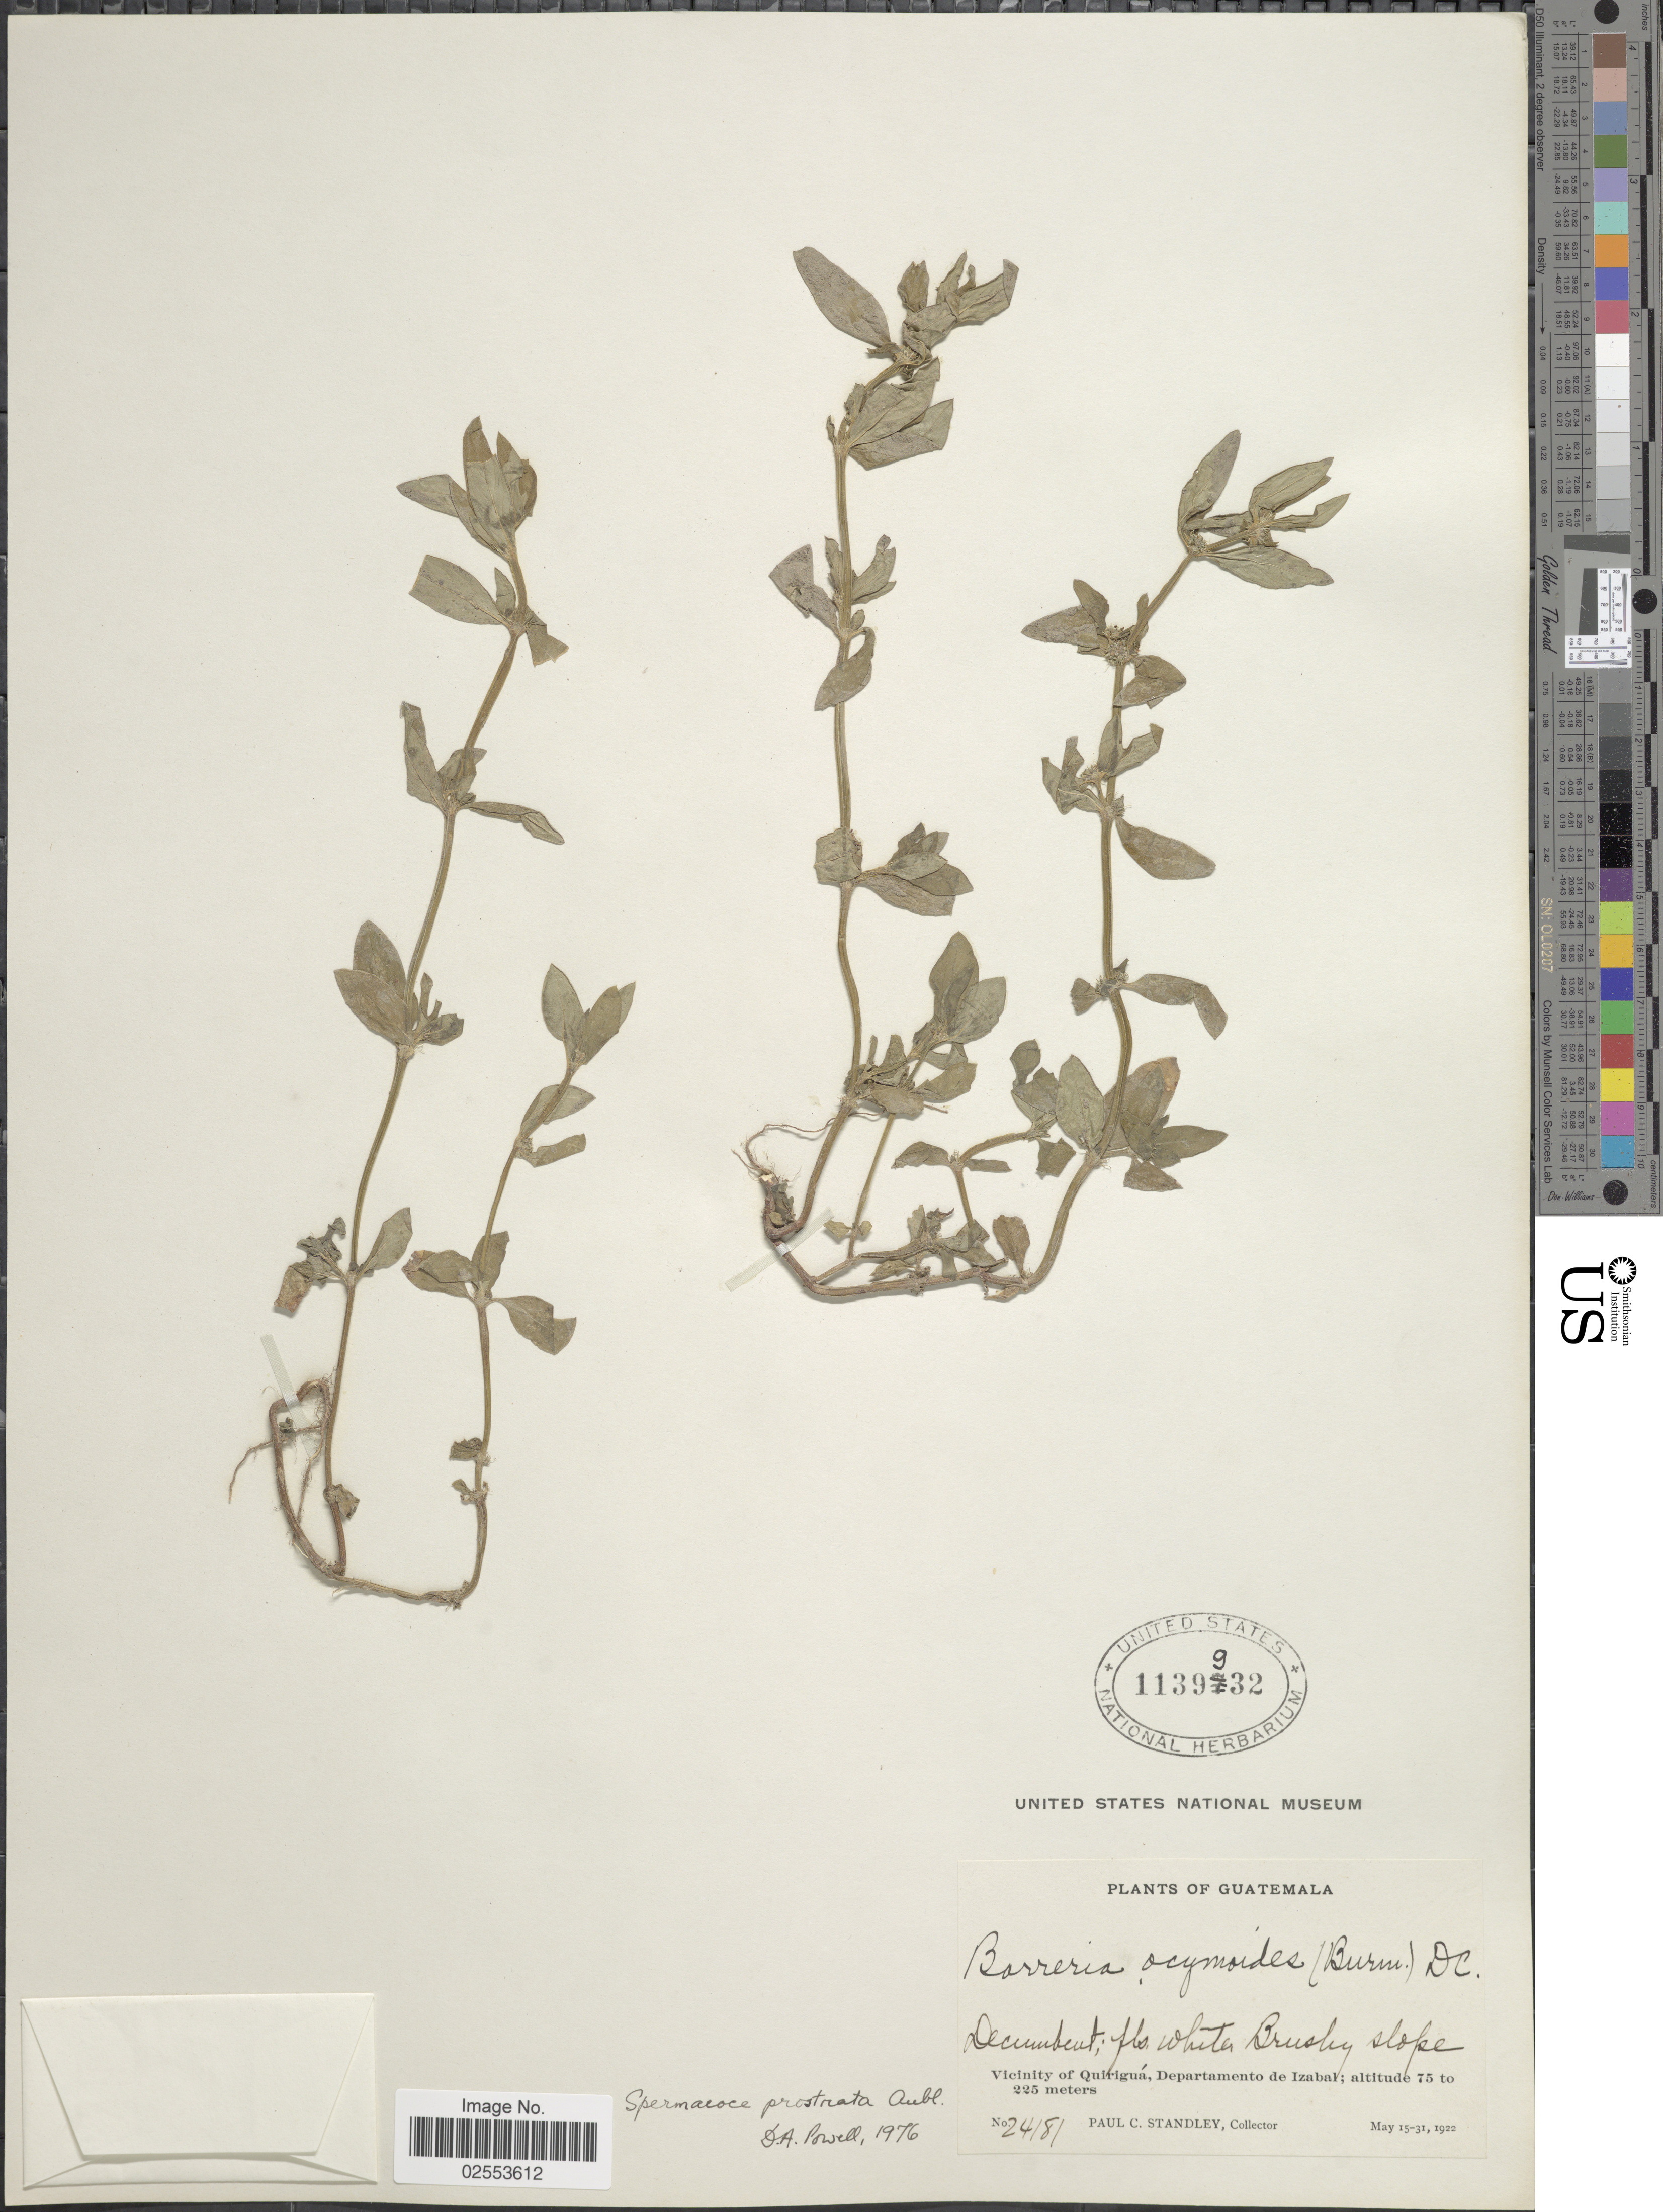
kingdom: Plantae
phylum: Tracheophyta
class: Magnoliopsida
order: Gentianales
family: Rubiaceae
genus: Spermacoce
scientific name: Spermacoce prostrata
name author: Aubl.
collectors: P. C. Standley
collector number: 24181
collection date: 1922-05-15/1922-05-31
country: Guatemala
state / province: Izabal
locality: Vicinity of Quiriguá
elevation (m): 75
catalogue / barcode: US 1139932